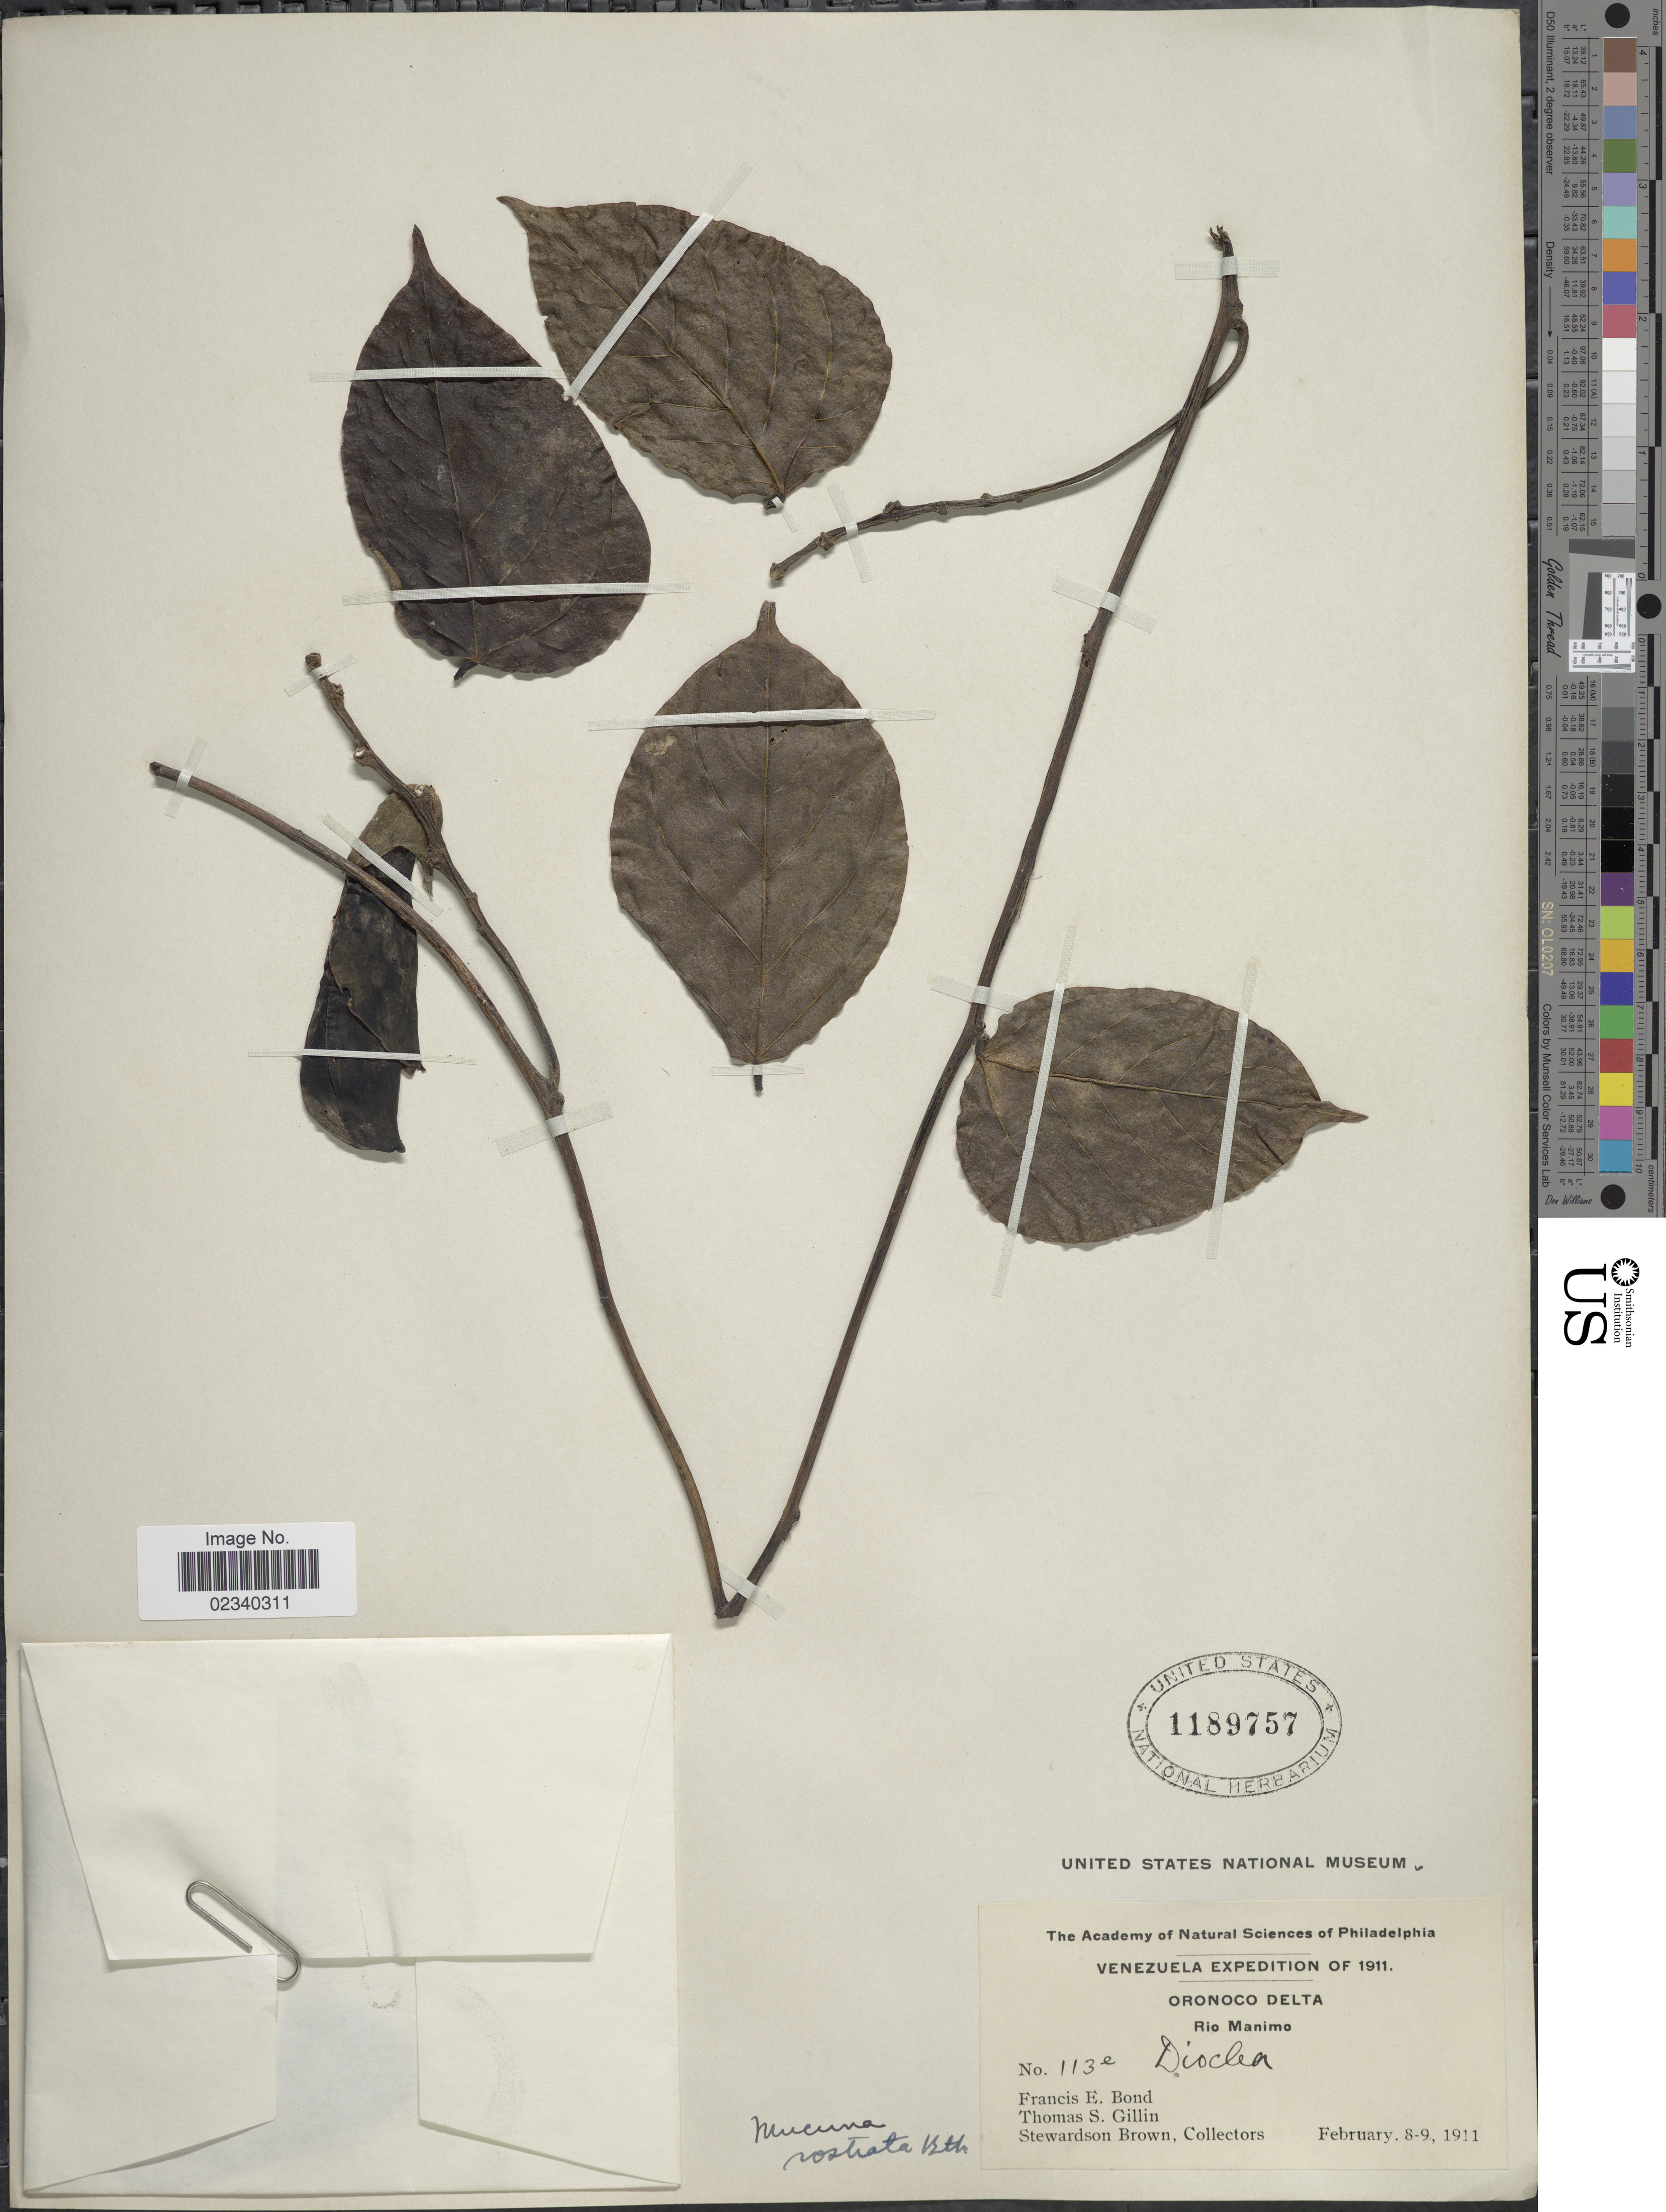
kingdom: Plantae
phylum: Tracheophyta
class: Magnoliopsida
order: Fabales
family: Fabaceae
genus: Mucuna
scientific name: Mucuna rostrata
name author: Benth.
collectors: F. Bond, T. Gillin & S. Brown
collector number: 113E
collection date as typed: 8-9 February 1911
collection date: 1911-02-08/1911-02-09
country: Venezuela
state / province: Monagas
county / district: Maturin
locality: Oronoco Delta along Rio Guanipa, including Indian and Creole villages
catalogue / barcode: US 1189757